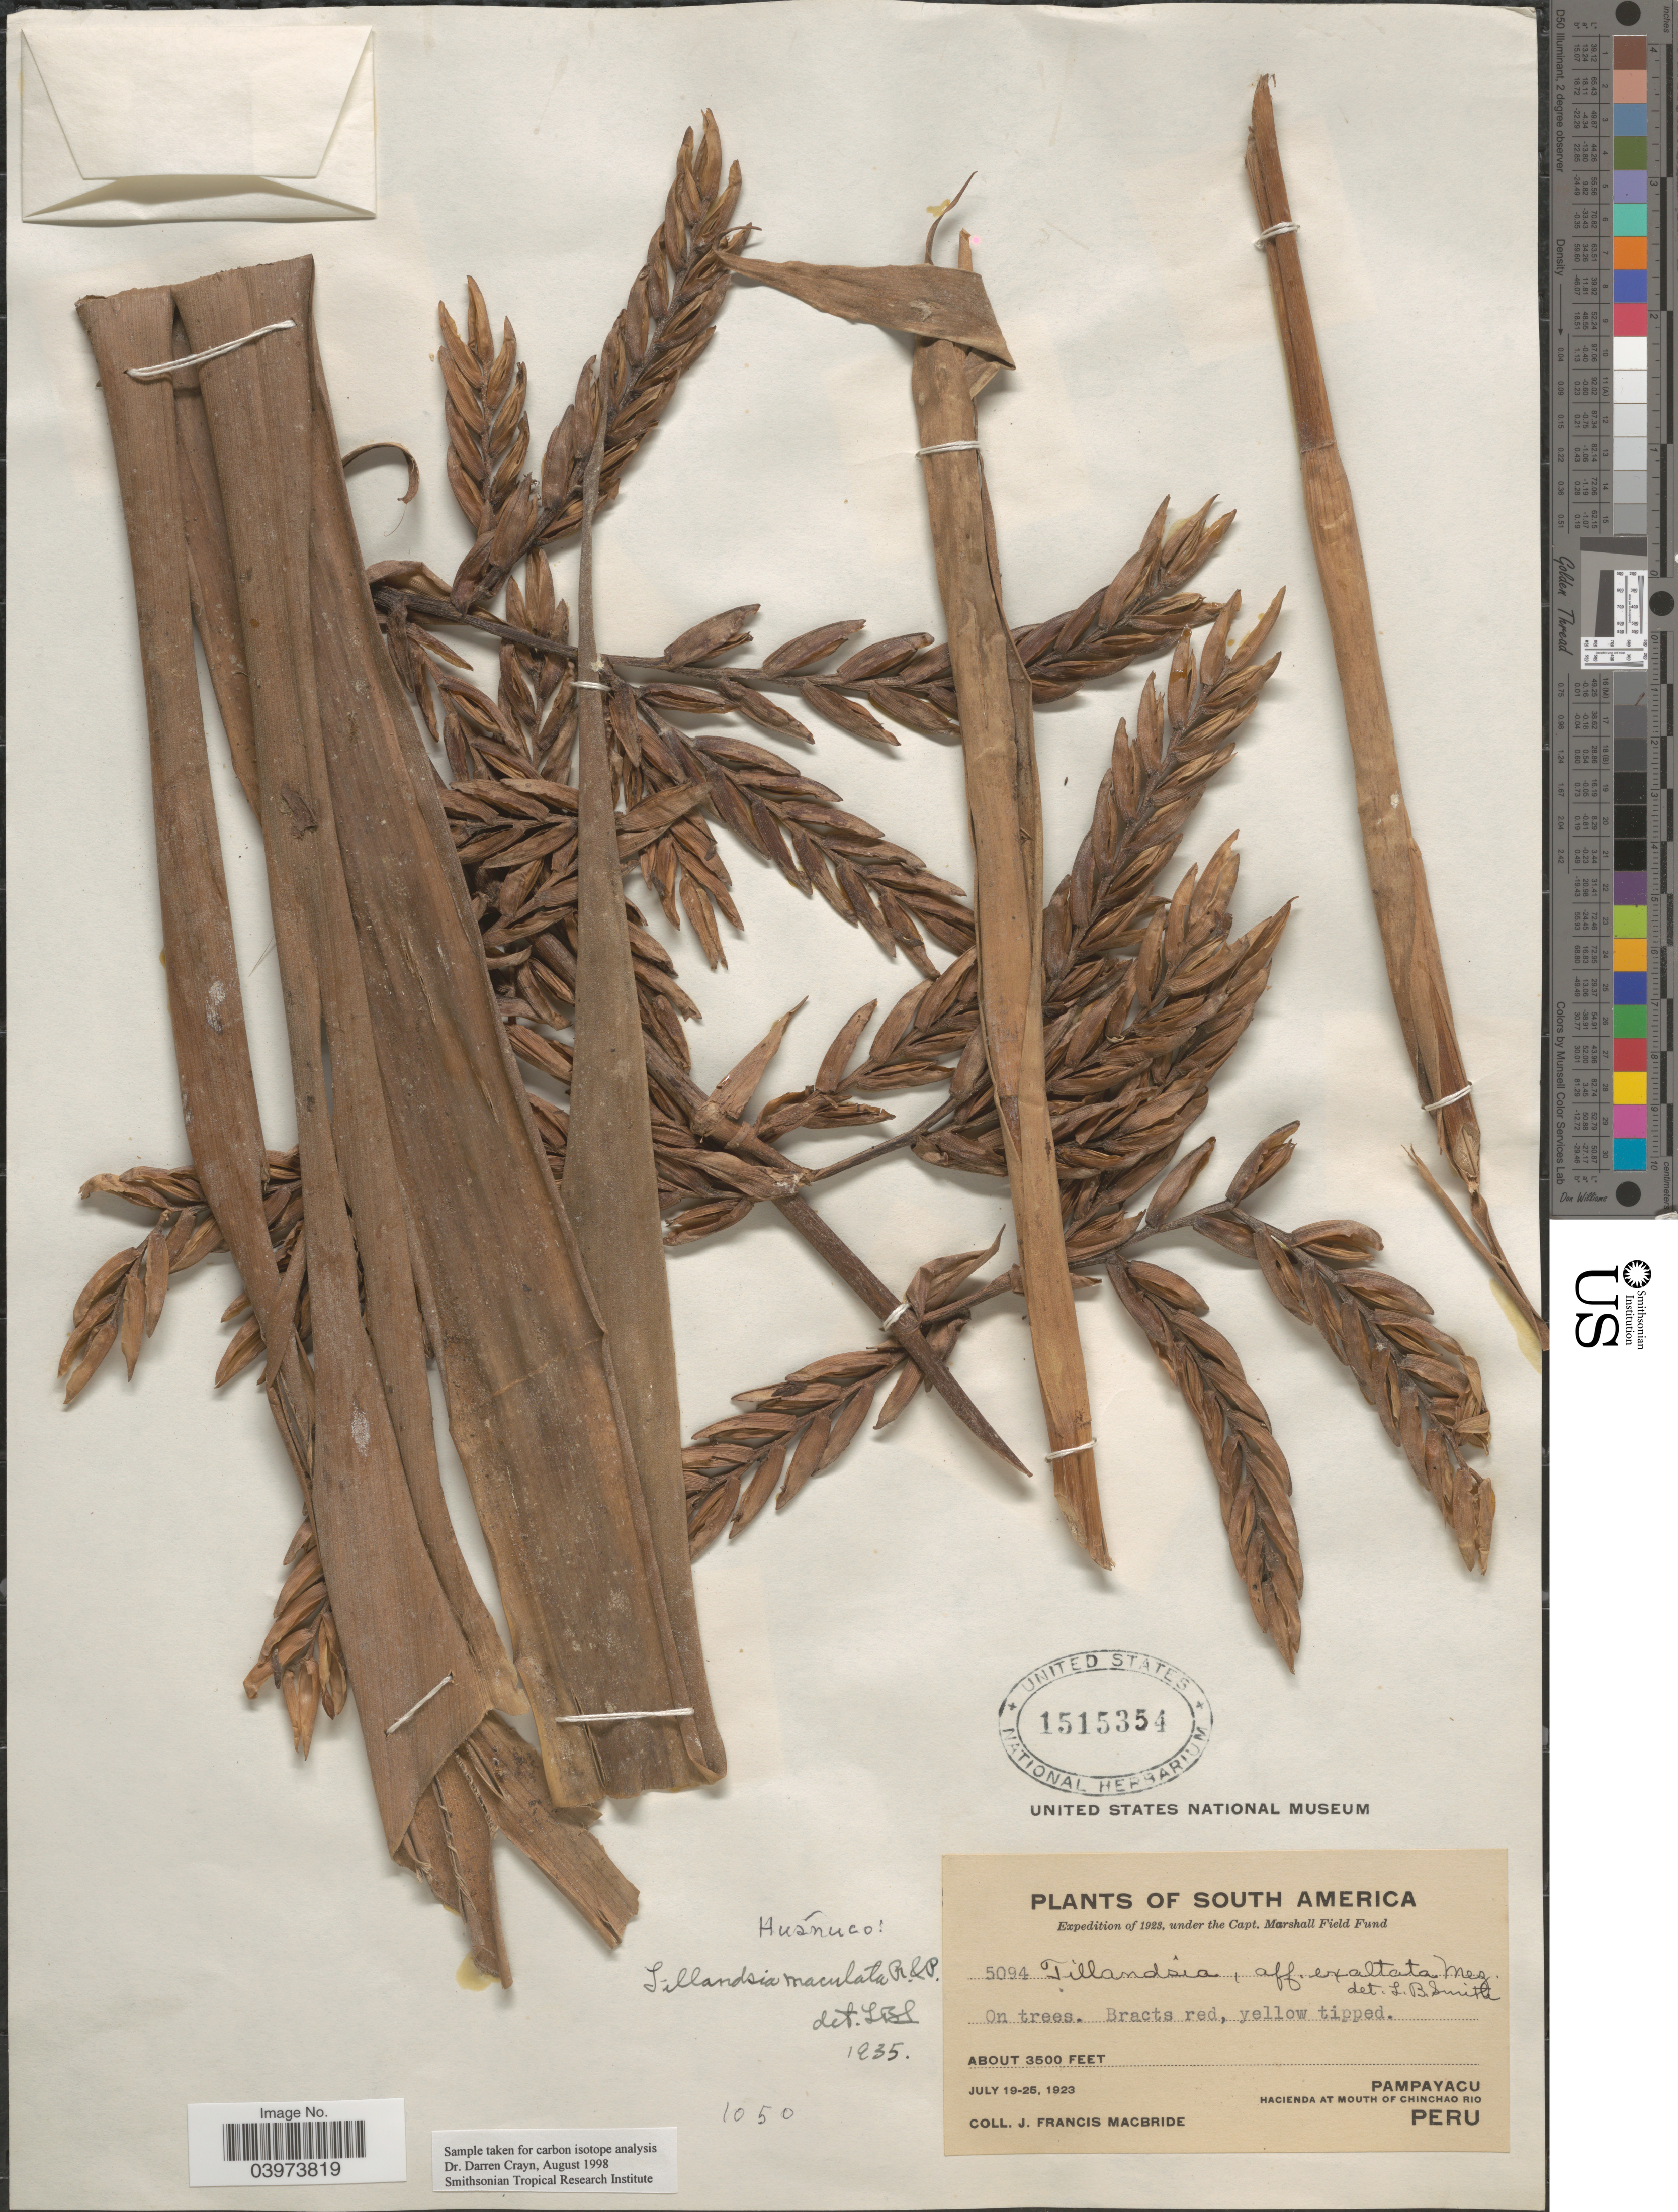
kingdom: Plantae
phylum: Tracheophyta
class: Liliopsida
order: Poales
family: Bromeliaceae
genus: Tillandsia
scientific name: Tillandsia maculata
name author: Ruiz & Pav.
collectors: J. F. Macbride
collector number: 5094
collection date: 1923-07-19/1923-07-25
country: Peru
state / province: Huánuco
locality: Expedition of 1922. Pampayacu. Hacienda at Mouth of Chinchao and Rio.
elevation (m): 1067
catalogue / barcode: US 1515354